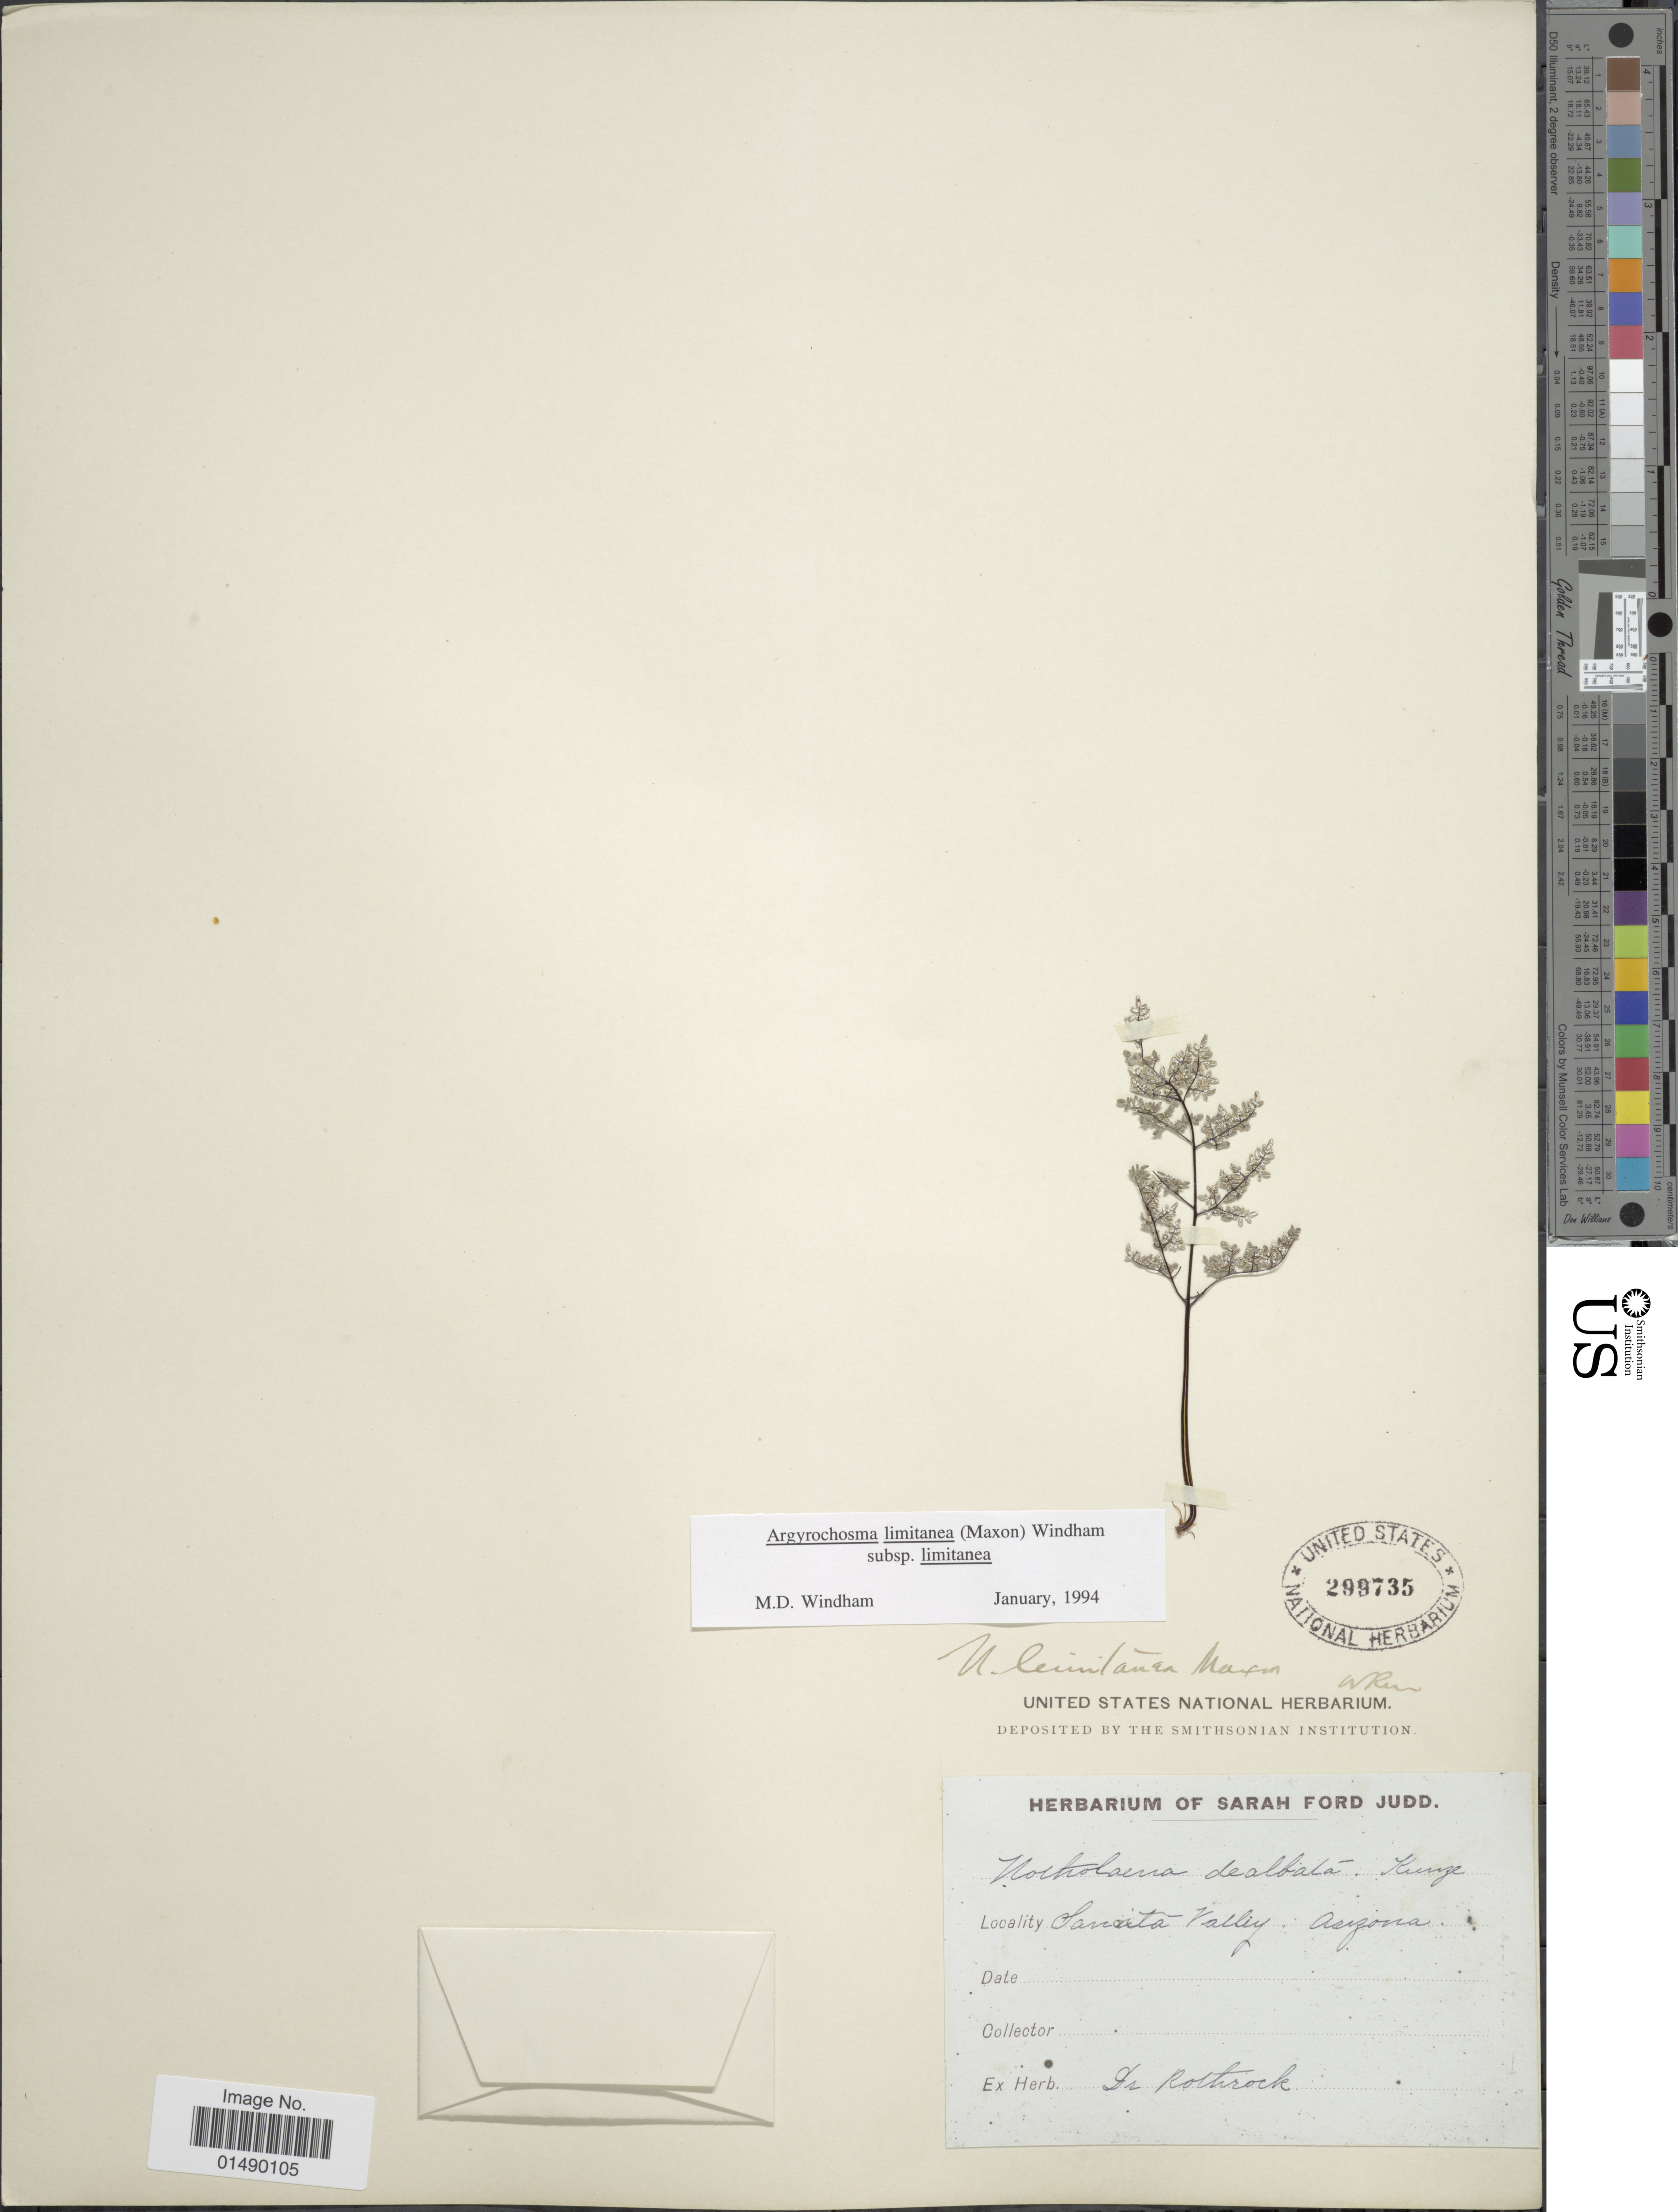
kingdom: Plantae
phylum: Tracheophyta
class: Polypodiopsida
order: Polypodiales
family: Pteridaceae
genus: Argyrochosma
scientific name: Argyrochosma limitanea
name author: (Maxon) Windham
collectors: Rothrock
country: United States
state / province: Arizona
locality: Arizona, Sanita-Valley.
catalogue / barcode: US 299735